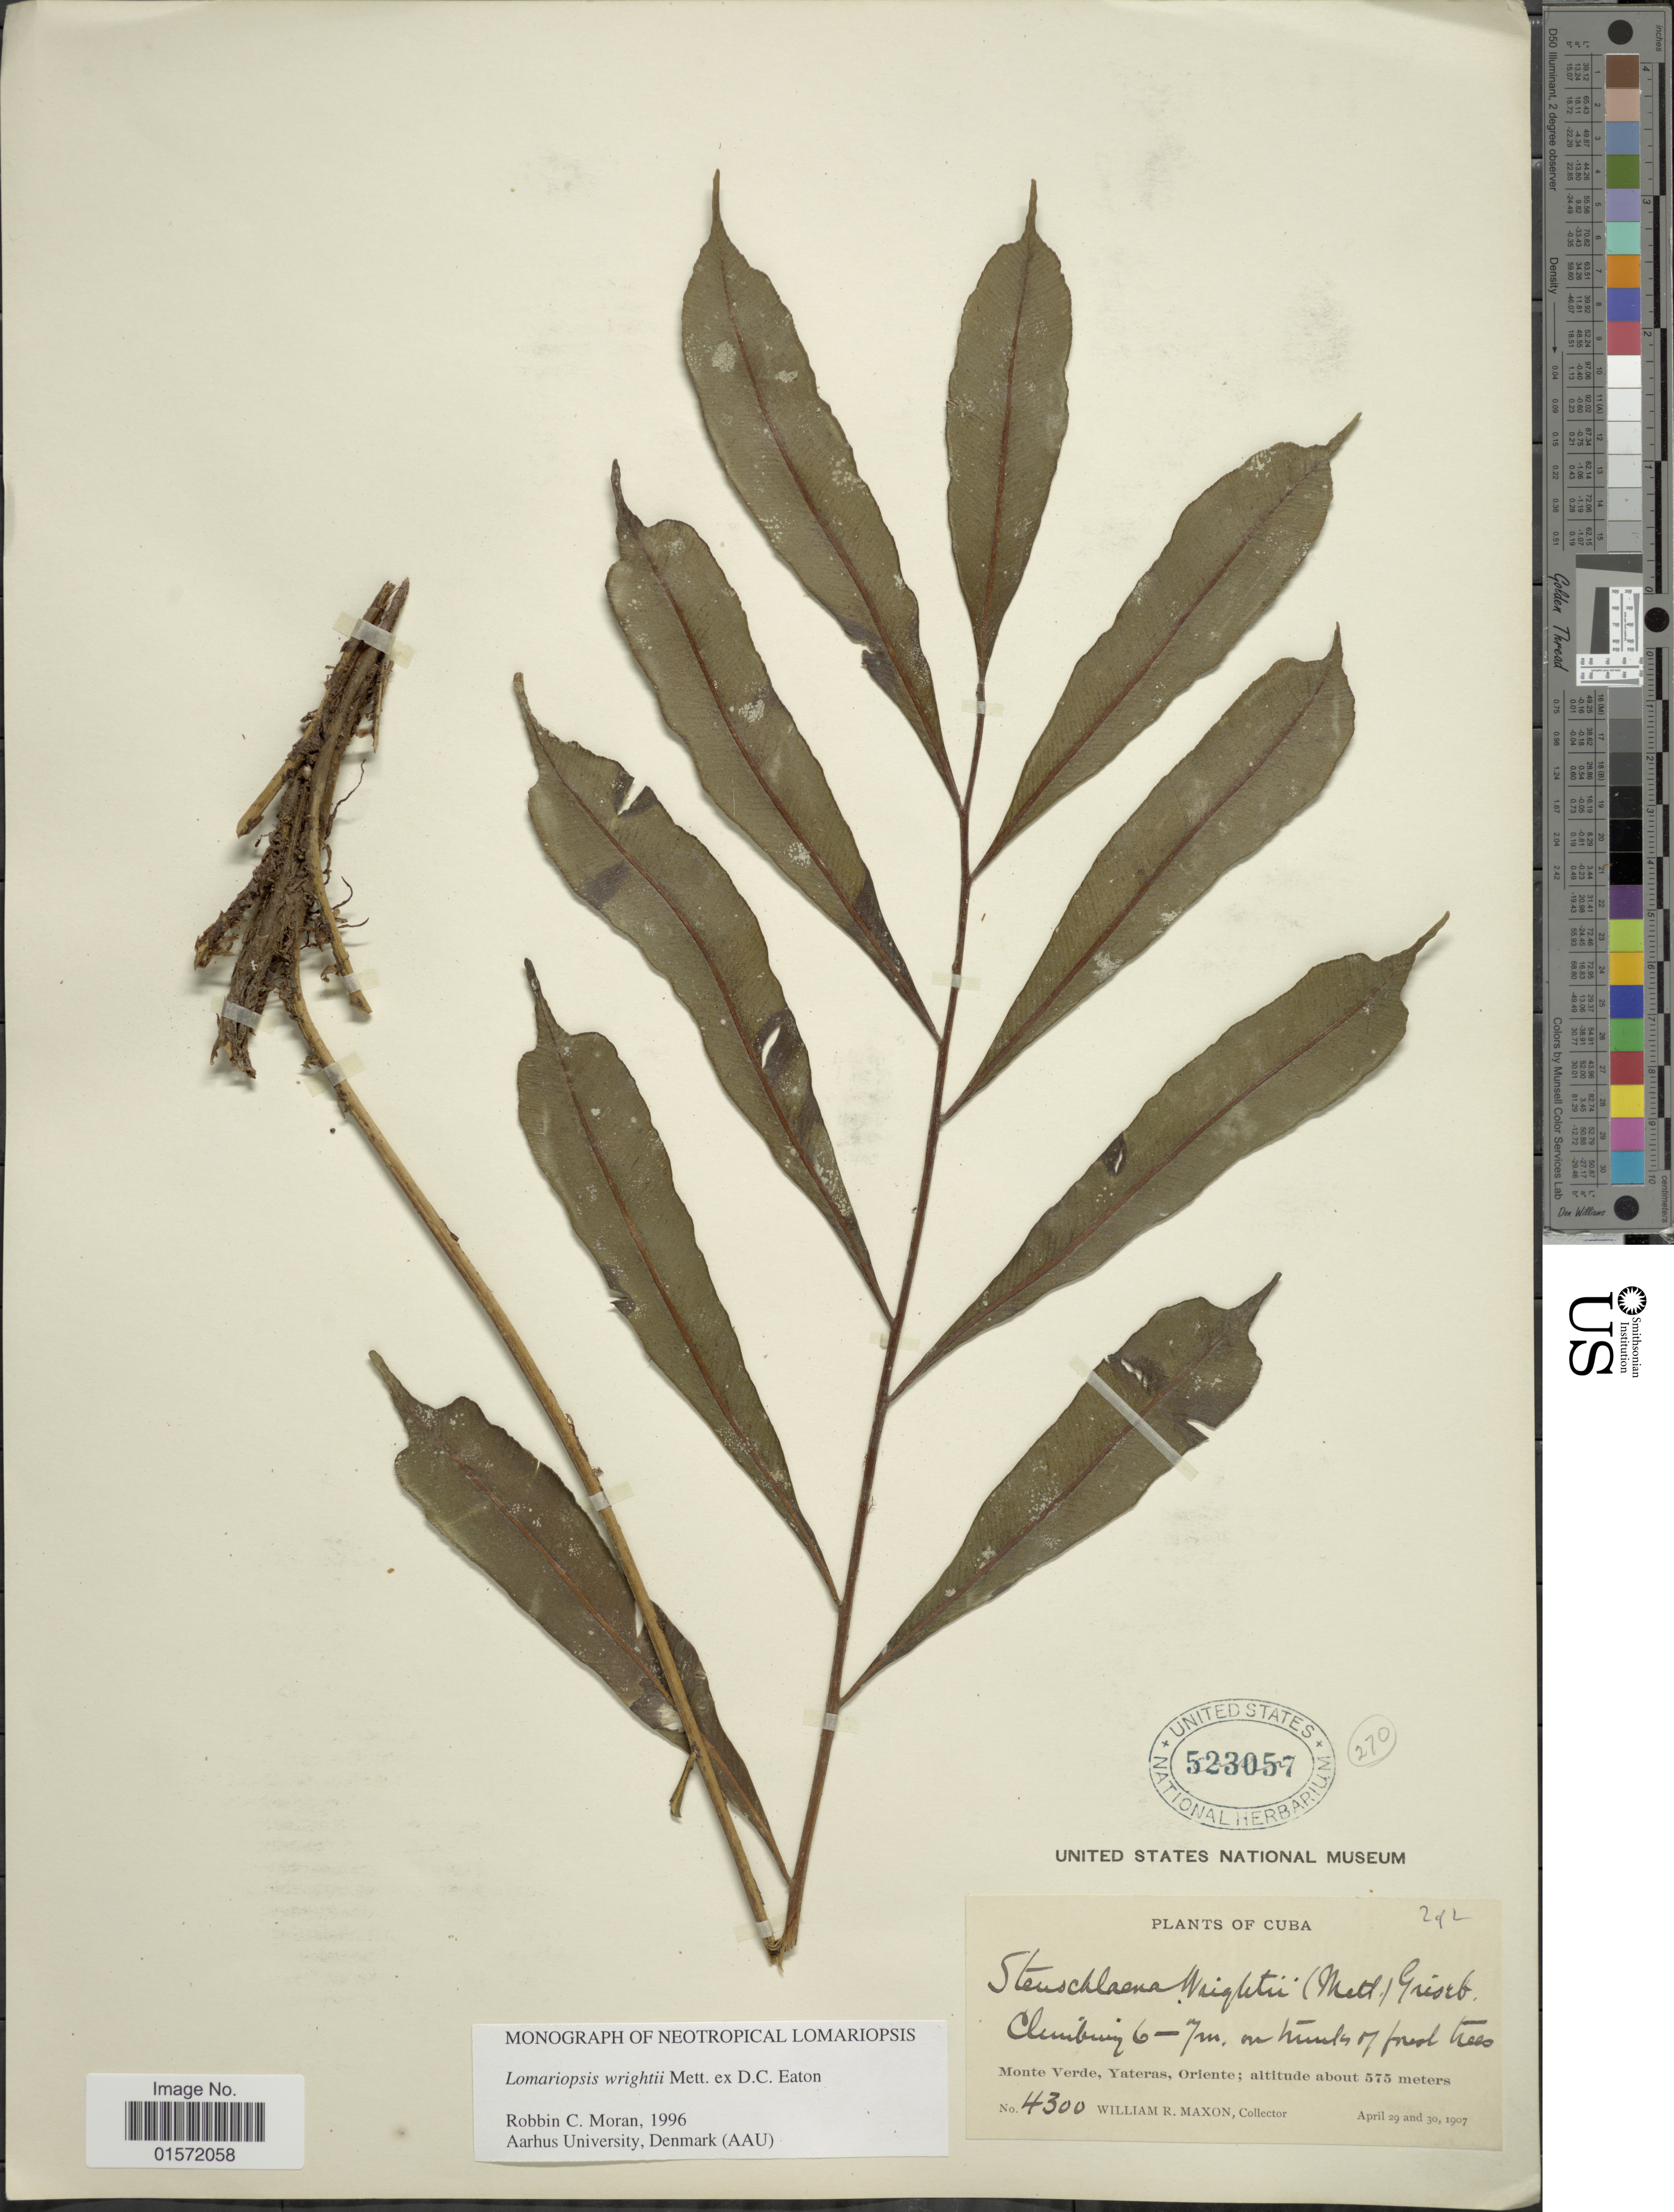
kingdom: Plantae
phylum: Tracheophyta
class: Polypodiopsida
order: Polypodiales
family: Lomariopsidaceae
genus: Lomariopsis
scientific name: Lomariopsis wrightii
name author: Mett. ex D.C. Eaton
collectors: W. R. Maxon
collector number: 4300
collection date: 1907-04-29/1907-04-30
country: Cuba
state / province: Oriente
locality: Monte Verde, Yateras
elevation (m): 575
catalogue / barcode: US 523057